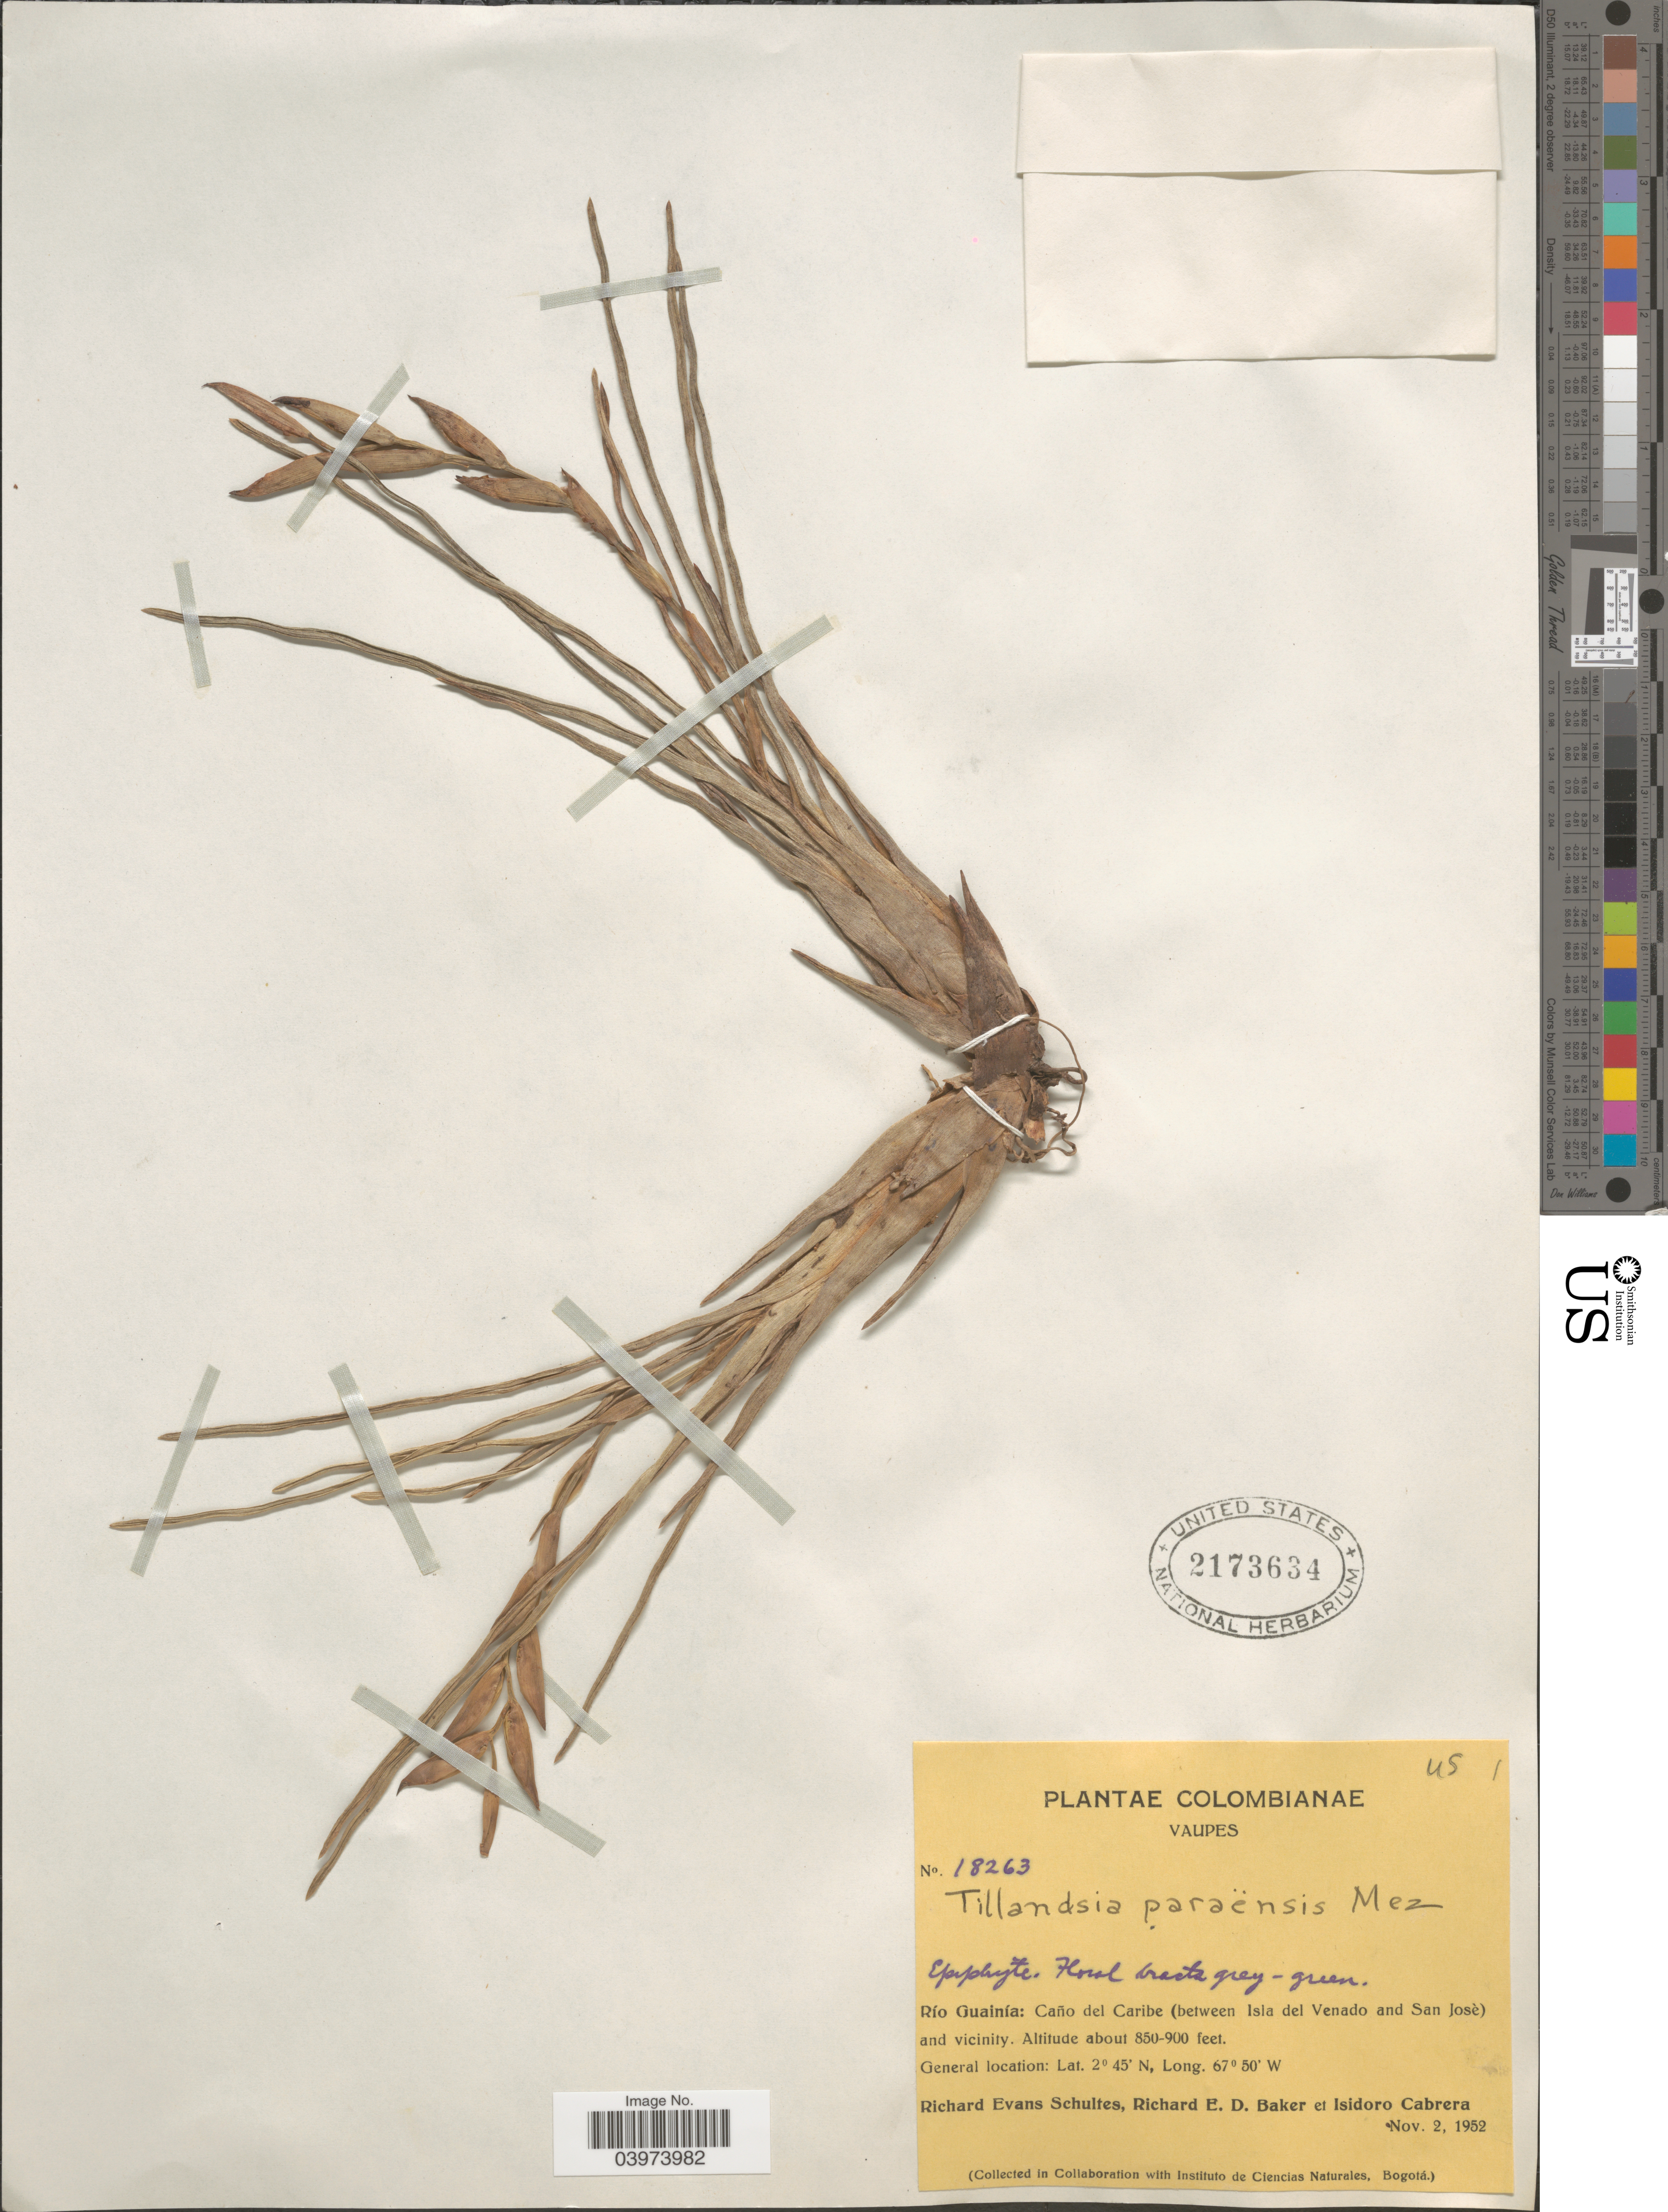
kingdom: Plantae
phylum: Tracheophyta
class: Liliopsida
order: Poales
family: Bromeliaceae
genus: Tillandsia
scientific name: Tillandsia paraensis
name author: Mez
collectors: R. E. Schultes, R. E. D. Baker & I. Cabrera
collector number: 18263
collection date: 1952-11-02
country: Colombia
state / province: Vaupés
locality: Río Guainía: Caño del Caribe (between Isla del Venado and San José) and vicinity.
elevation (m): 259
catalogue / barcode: US 2173634